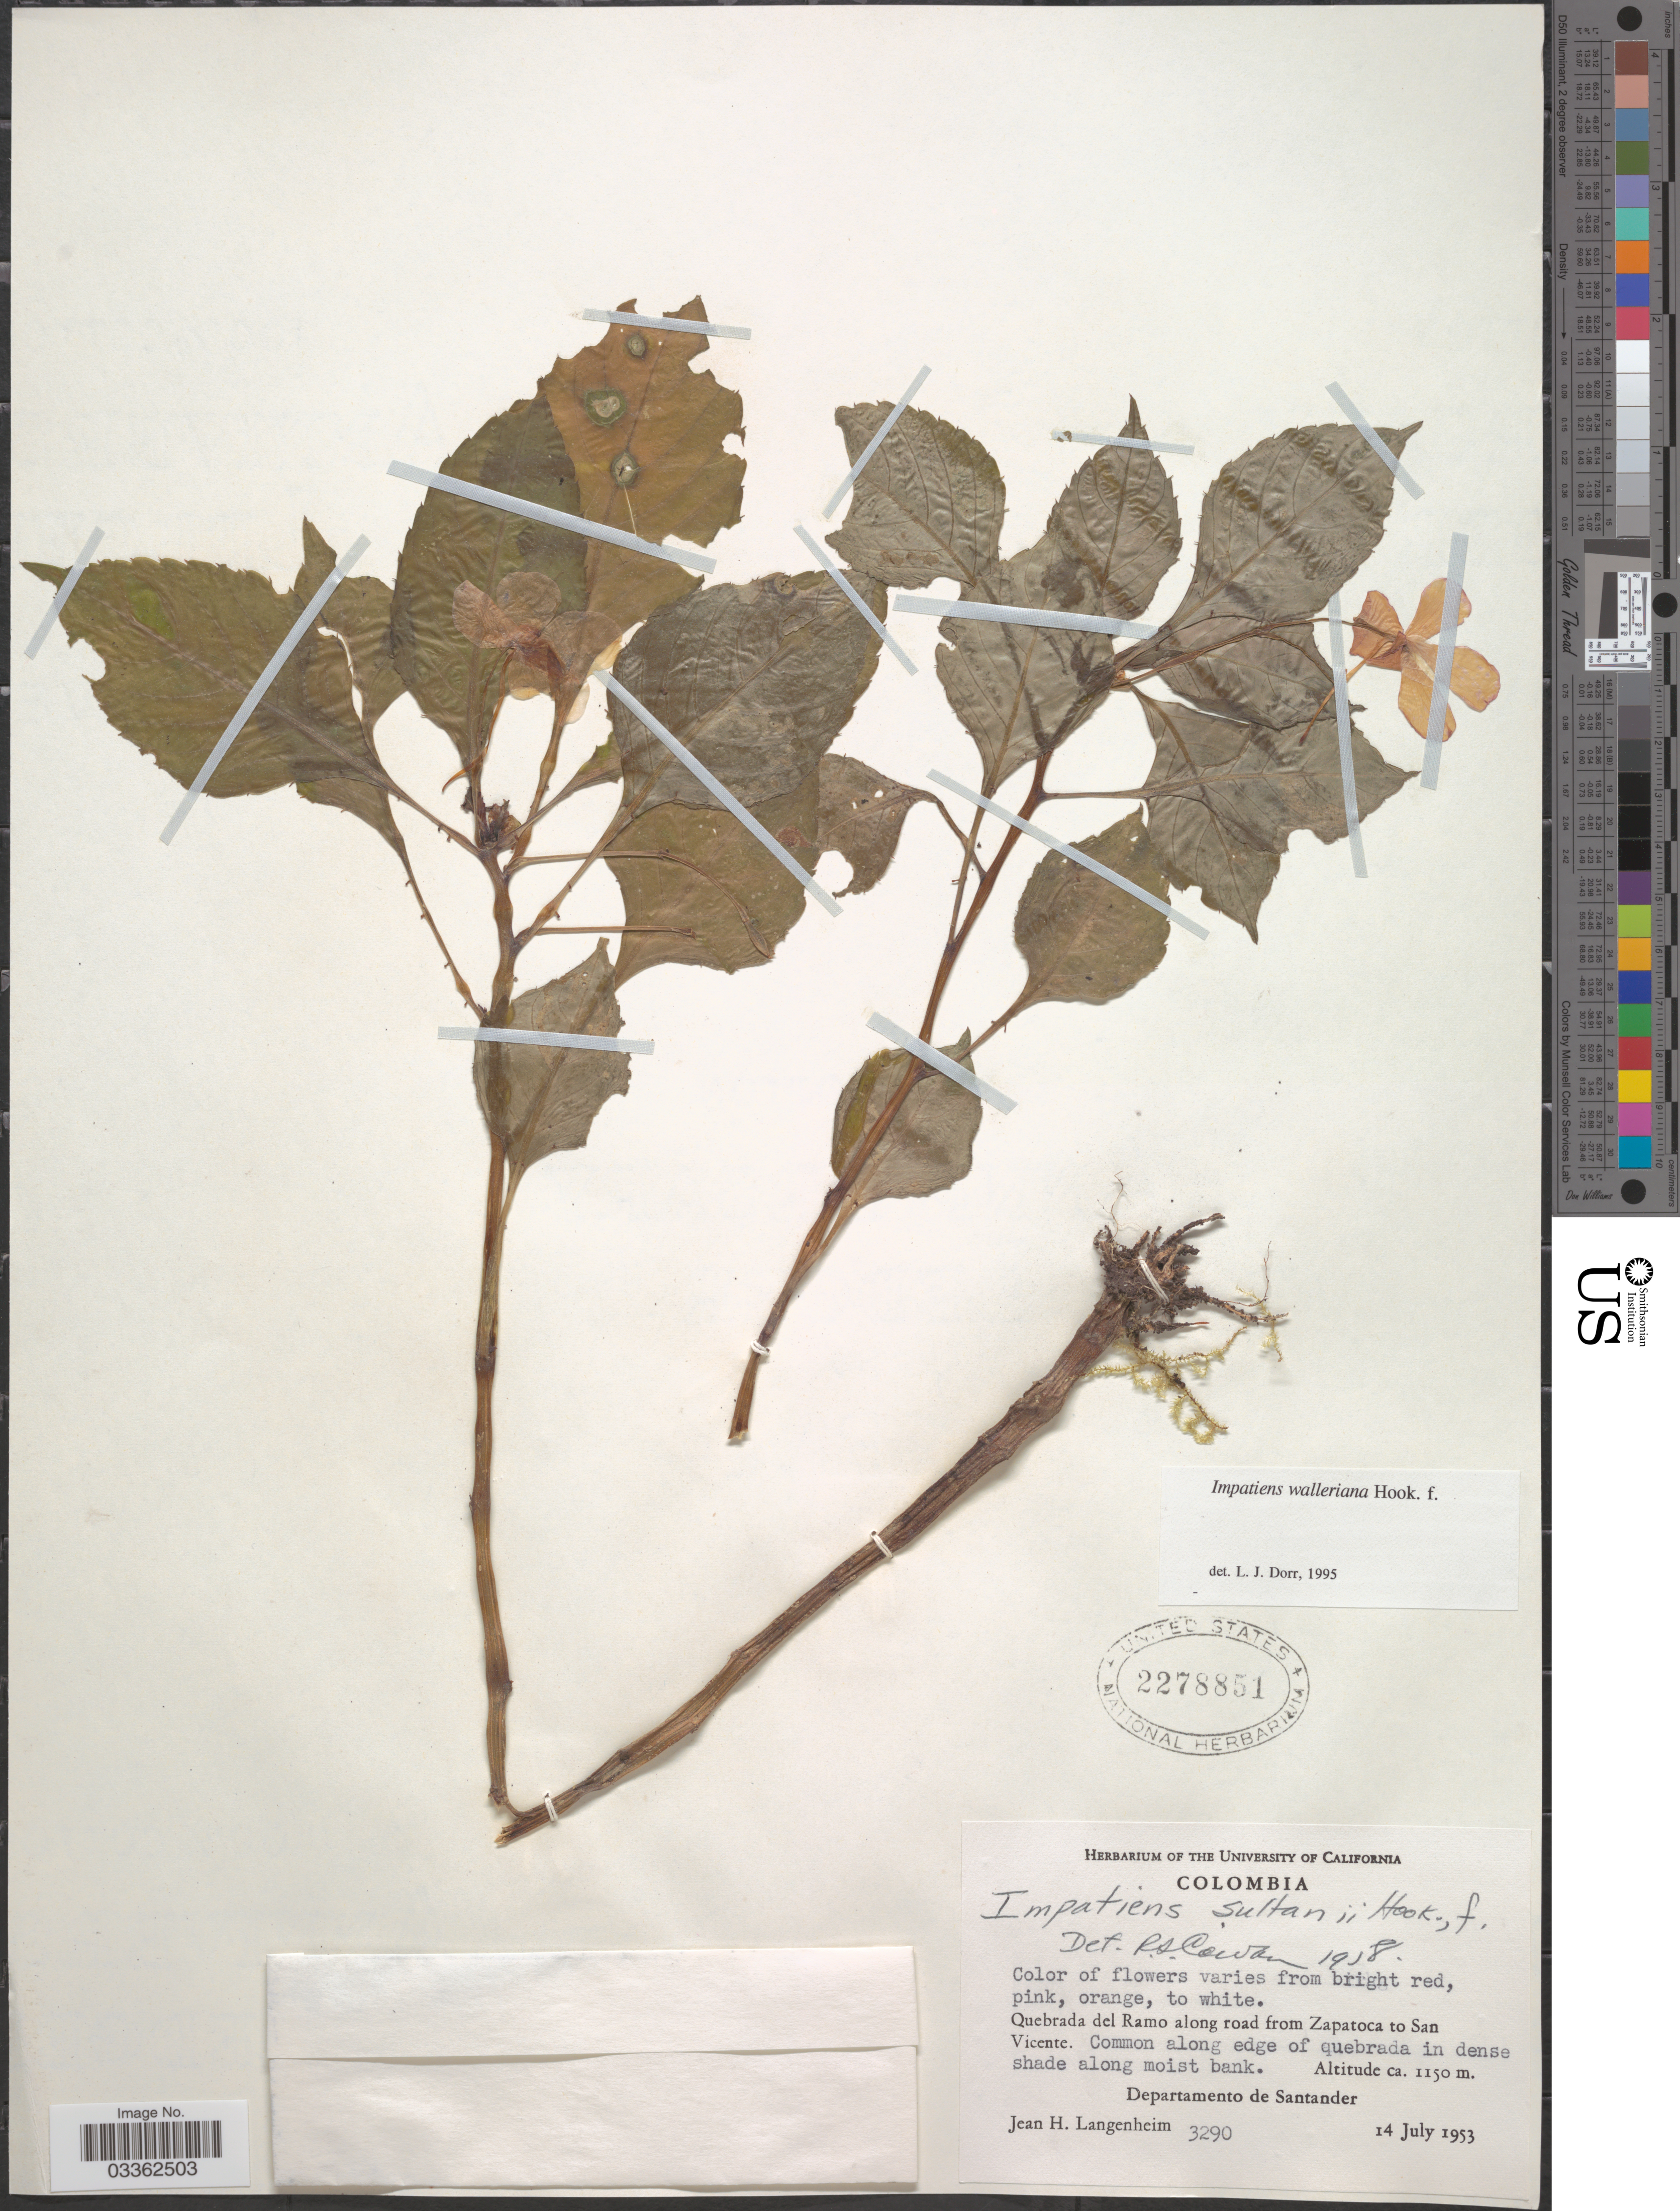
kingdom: Plantae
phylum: Tracheophyta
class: Magnoliopsida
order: Ericales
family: Balsaminaceae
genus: Impatiens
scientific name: Impatiens walleriana 'Super Elfin Red'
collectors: J. H. Langenheim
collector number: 3290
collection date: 1953-07-14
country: Colombia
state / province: Santander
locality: Quebrada del Ramo along road from Zapatoca to San Vicente. Departamento de Santander.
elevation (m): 1150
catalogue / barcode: US 2278851